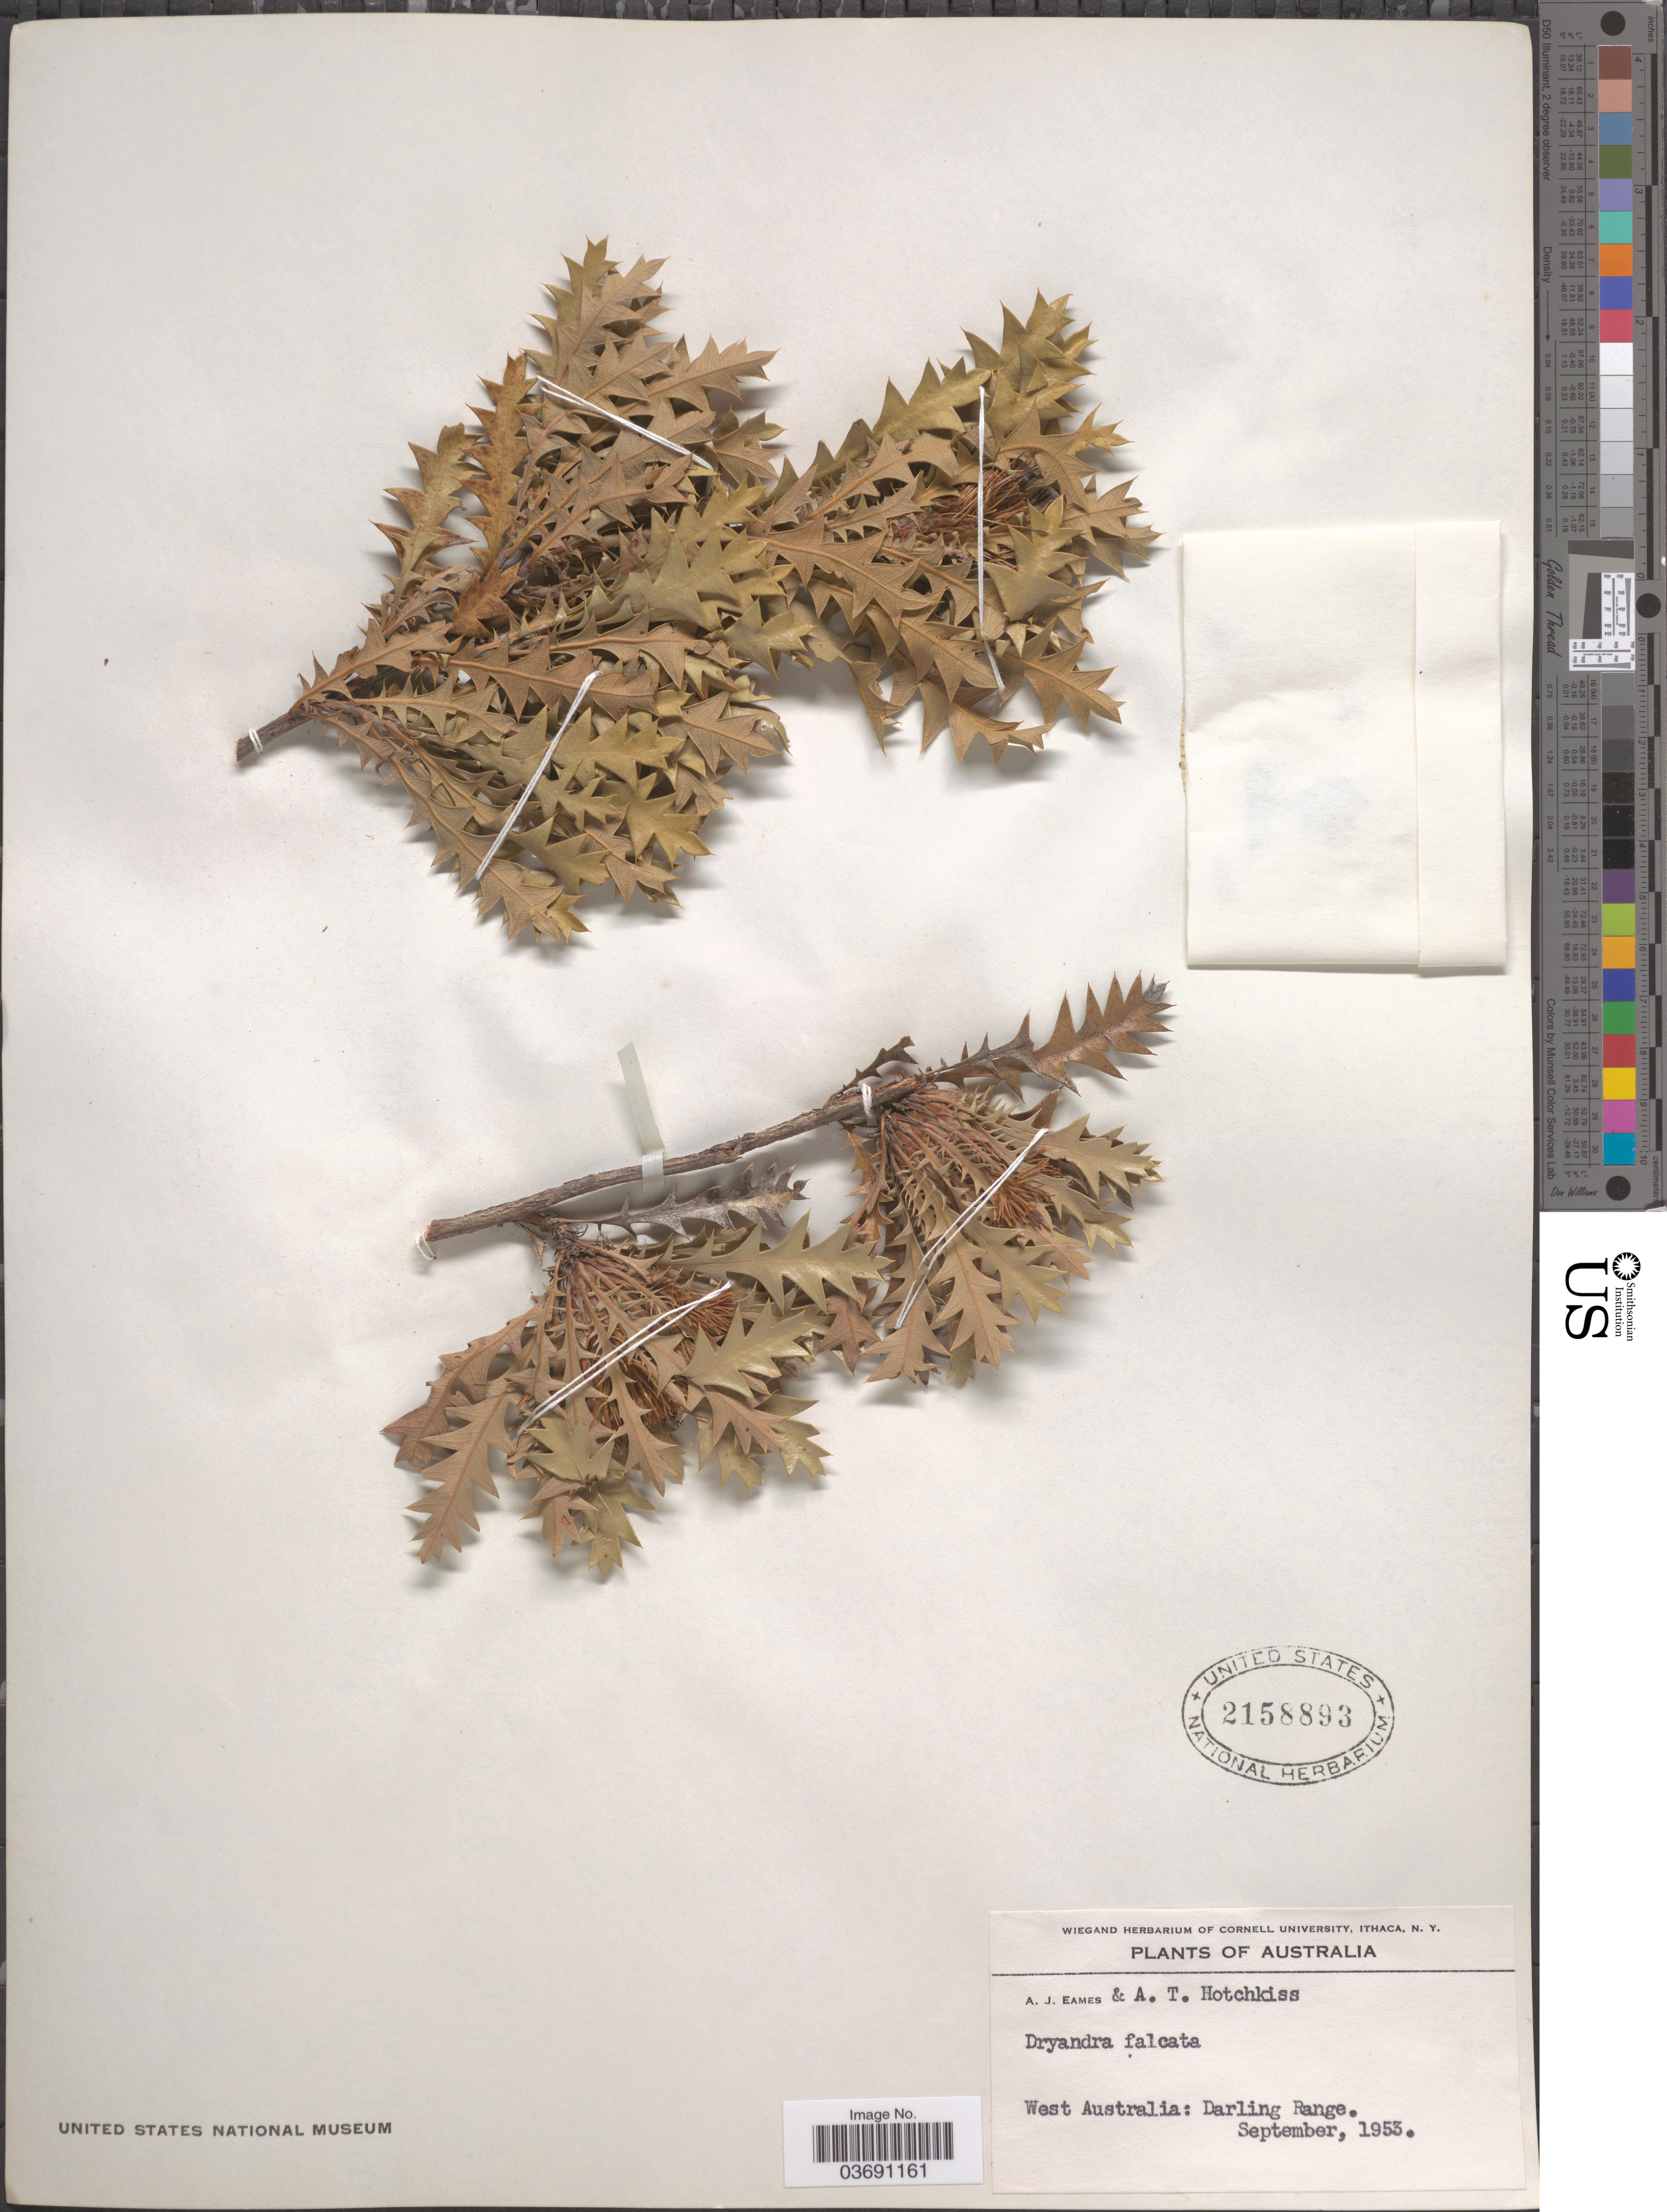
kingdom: Plantae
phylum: Tracheophyta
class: Magnoliopsida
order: Proteales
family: Proteaceae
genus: Dryandra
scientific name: Dryandra falcata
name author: R. Br.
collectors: A. J. Eames & A. Hotchkiss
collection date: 1953-09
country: Australia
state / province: Western Australia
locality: West Australia: Darling Range.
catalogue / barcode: US 2158893